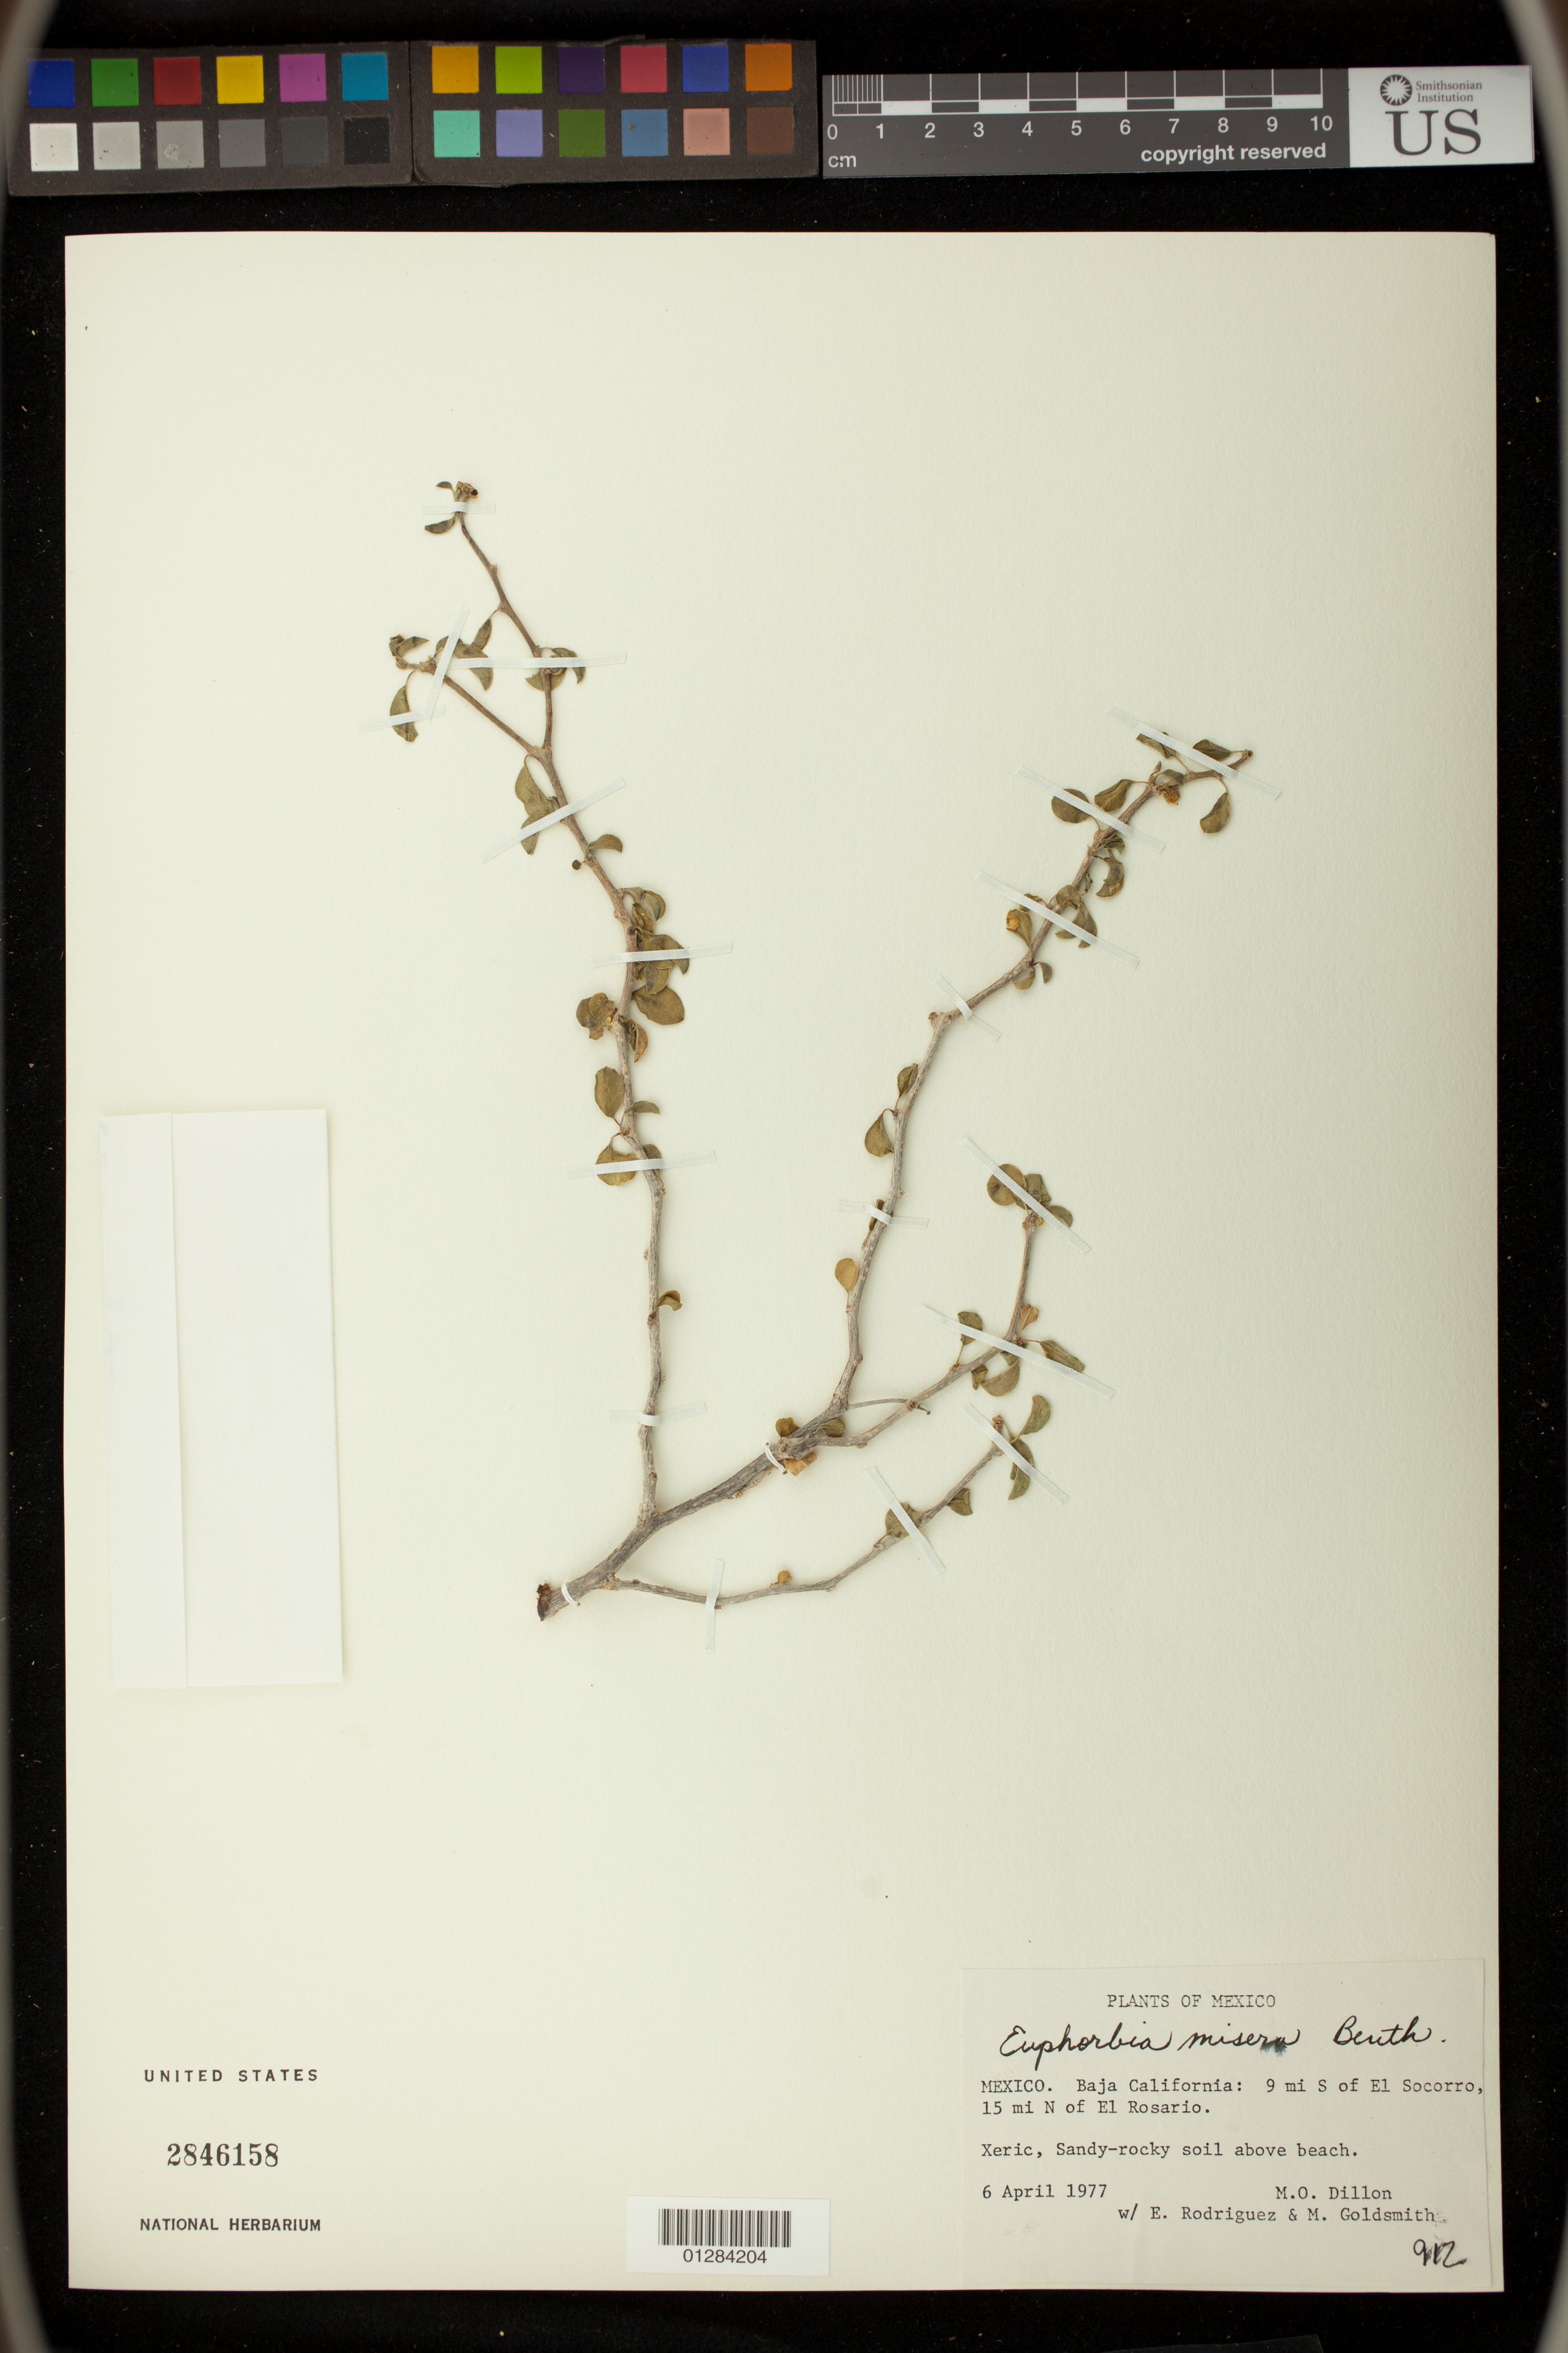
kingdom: Plantae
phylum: Tracheophyta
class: Magnoliopsida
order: Malpighiales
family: Euphorbiaceae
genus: Euphorbia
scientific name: Euphorbia misera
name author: Benth.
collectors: M. O. Dillon, E. Rodriguez & M. Goldsmith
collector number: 912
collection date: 1977-04-06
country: Mexico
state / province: Baja California Norte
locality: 9 mi S of El Socorro, 15 mi N of El Rosario.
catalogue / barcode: US 2846158